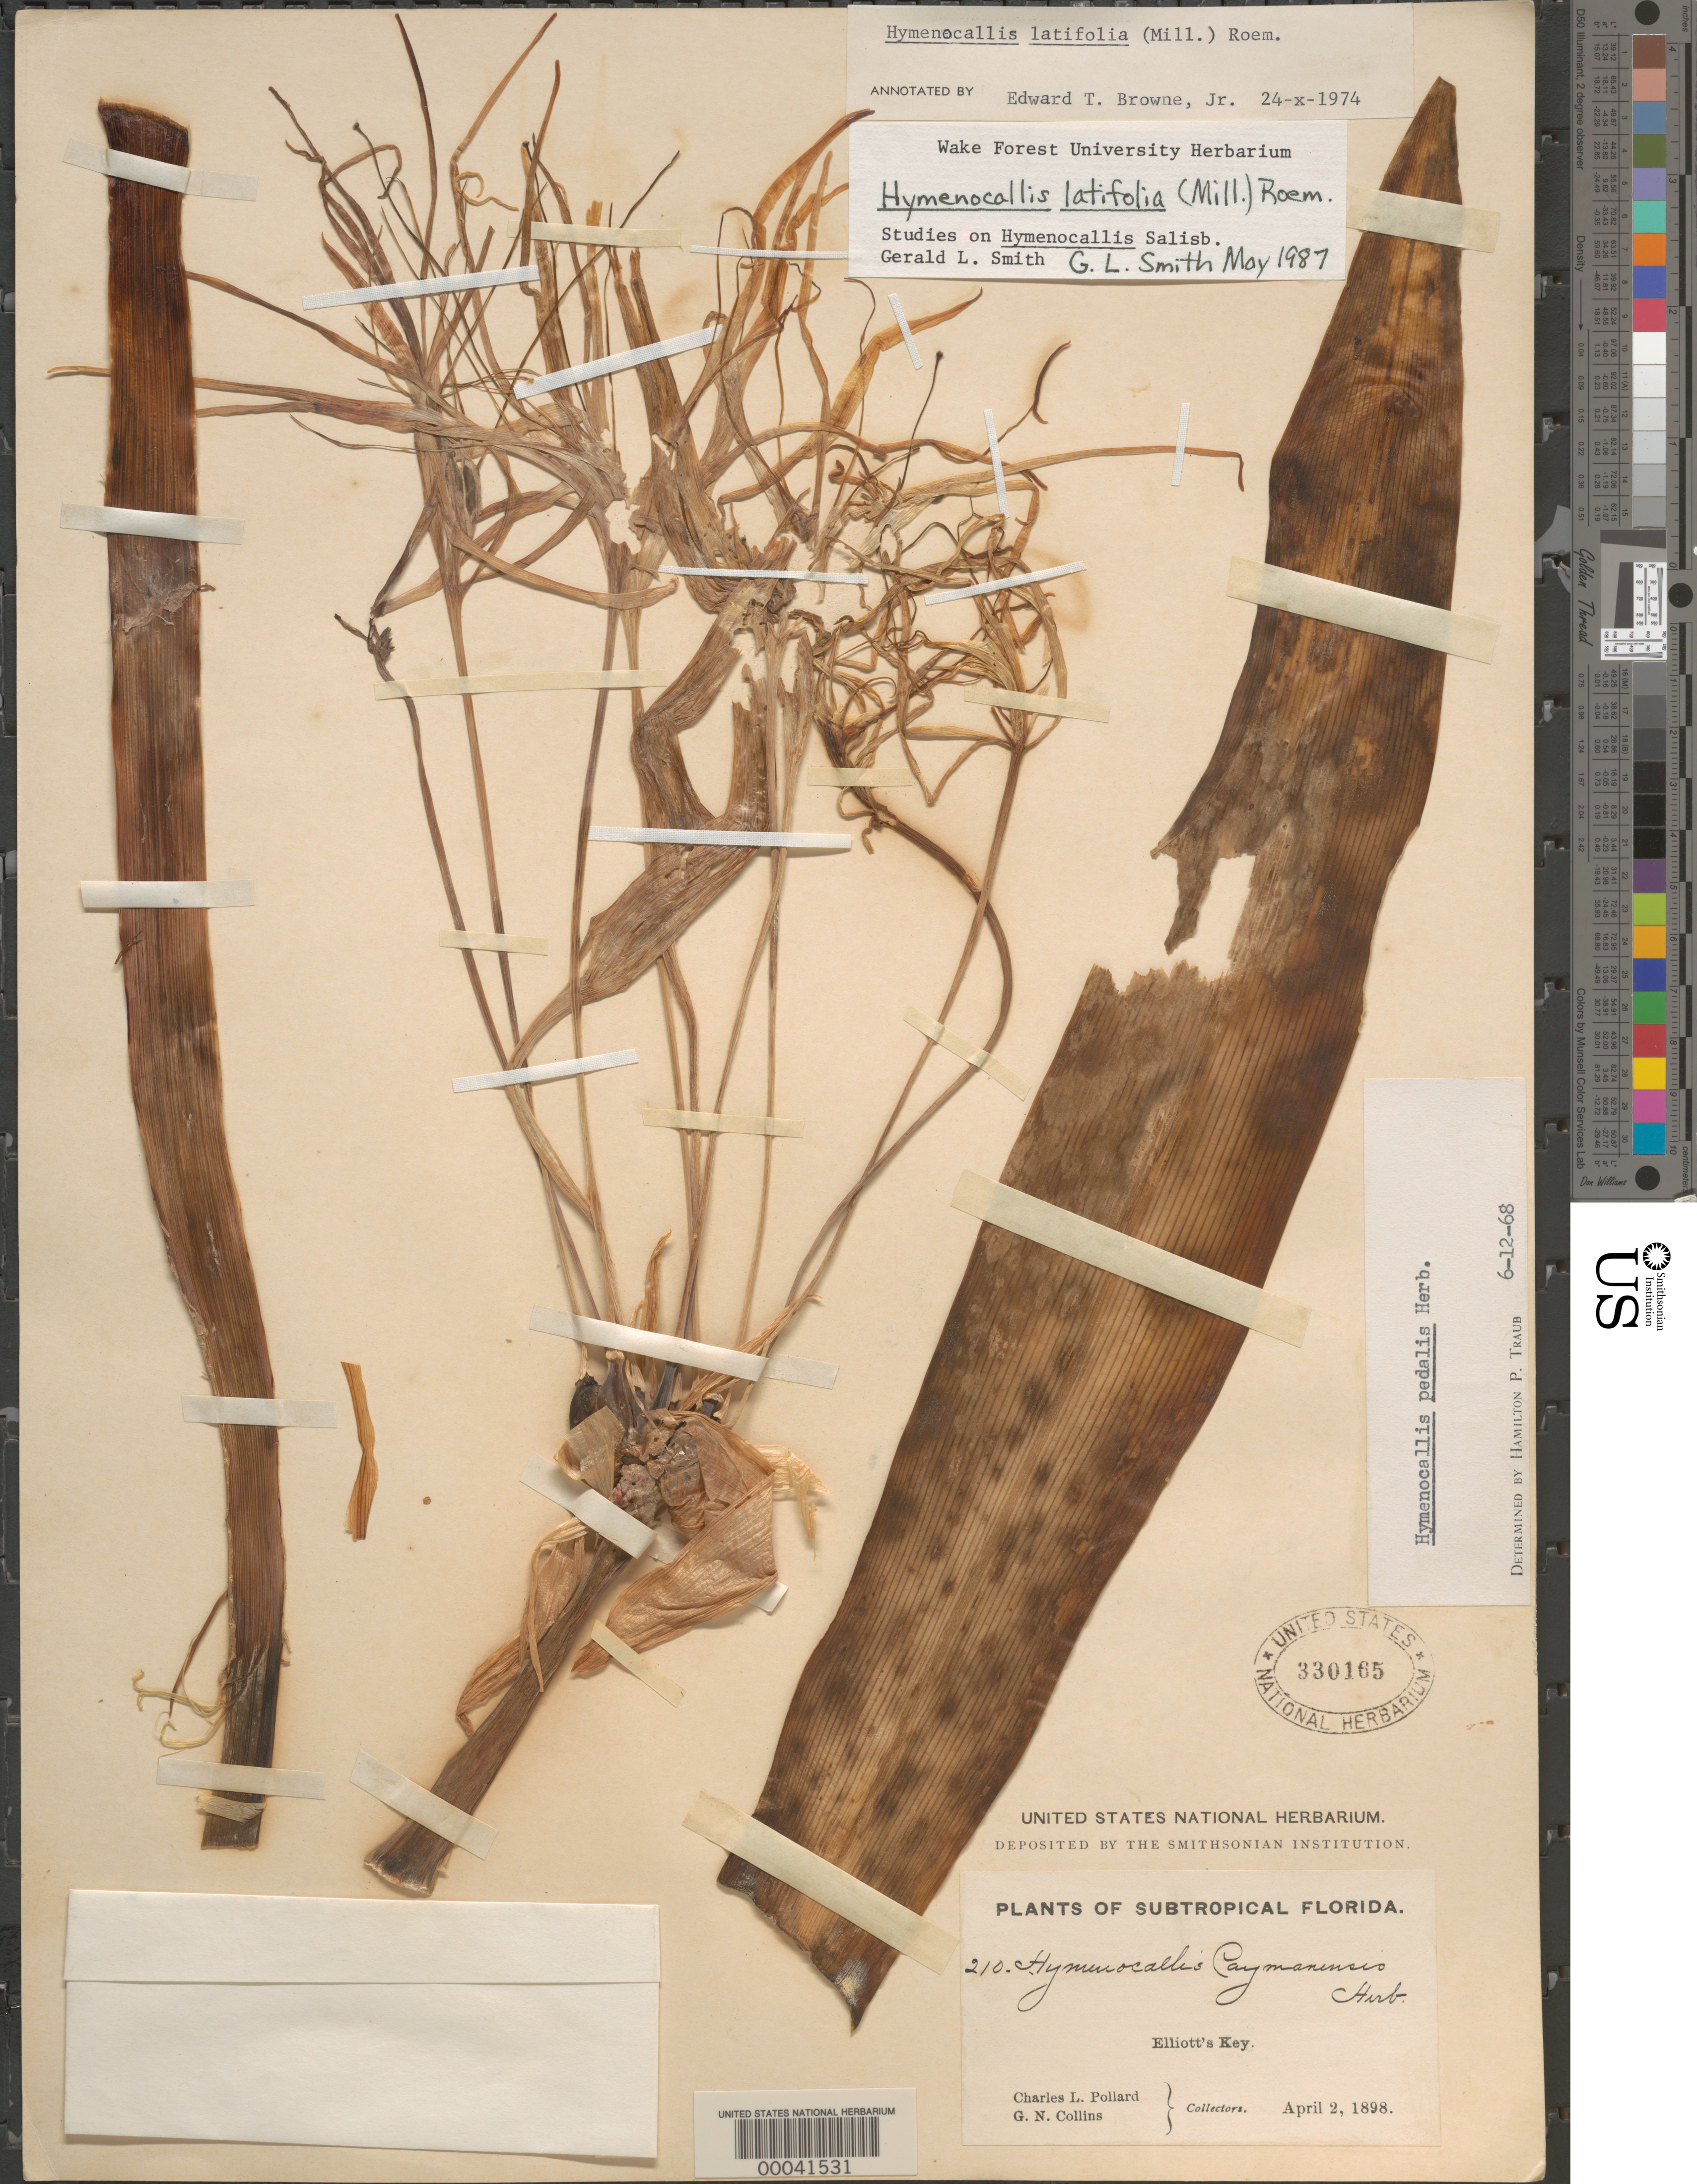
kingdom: Plantae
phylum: Tracheophyta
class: Liliopsida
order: Asparagales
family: Amaryllidaceae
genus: Hymenocallis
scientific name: Hymenocallis latifolia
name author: (Mill.) M. Roem.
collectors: C. L. Pollard & G. Collins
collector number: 210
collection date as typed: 02 Apr 1898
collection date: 1898-04-02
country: United States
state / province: Florida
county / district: Monroe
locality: Elliot's key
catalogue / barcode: US 330165